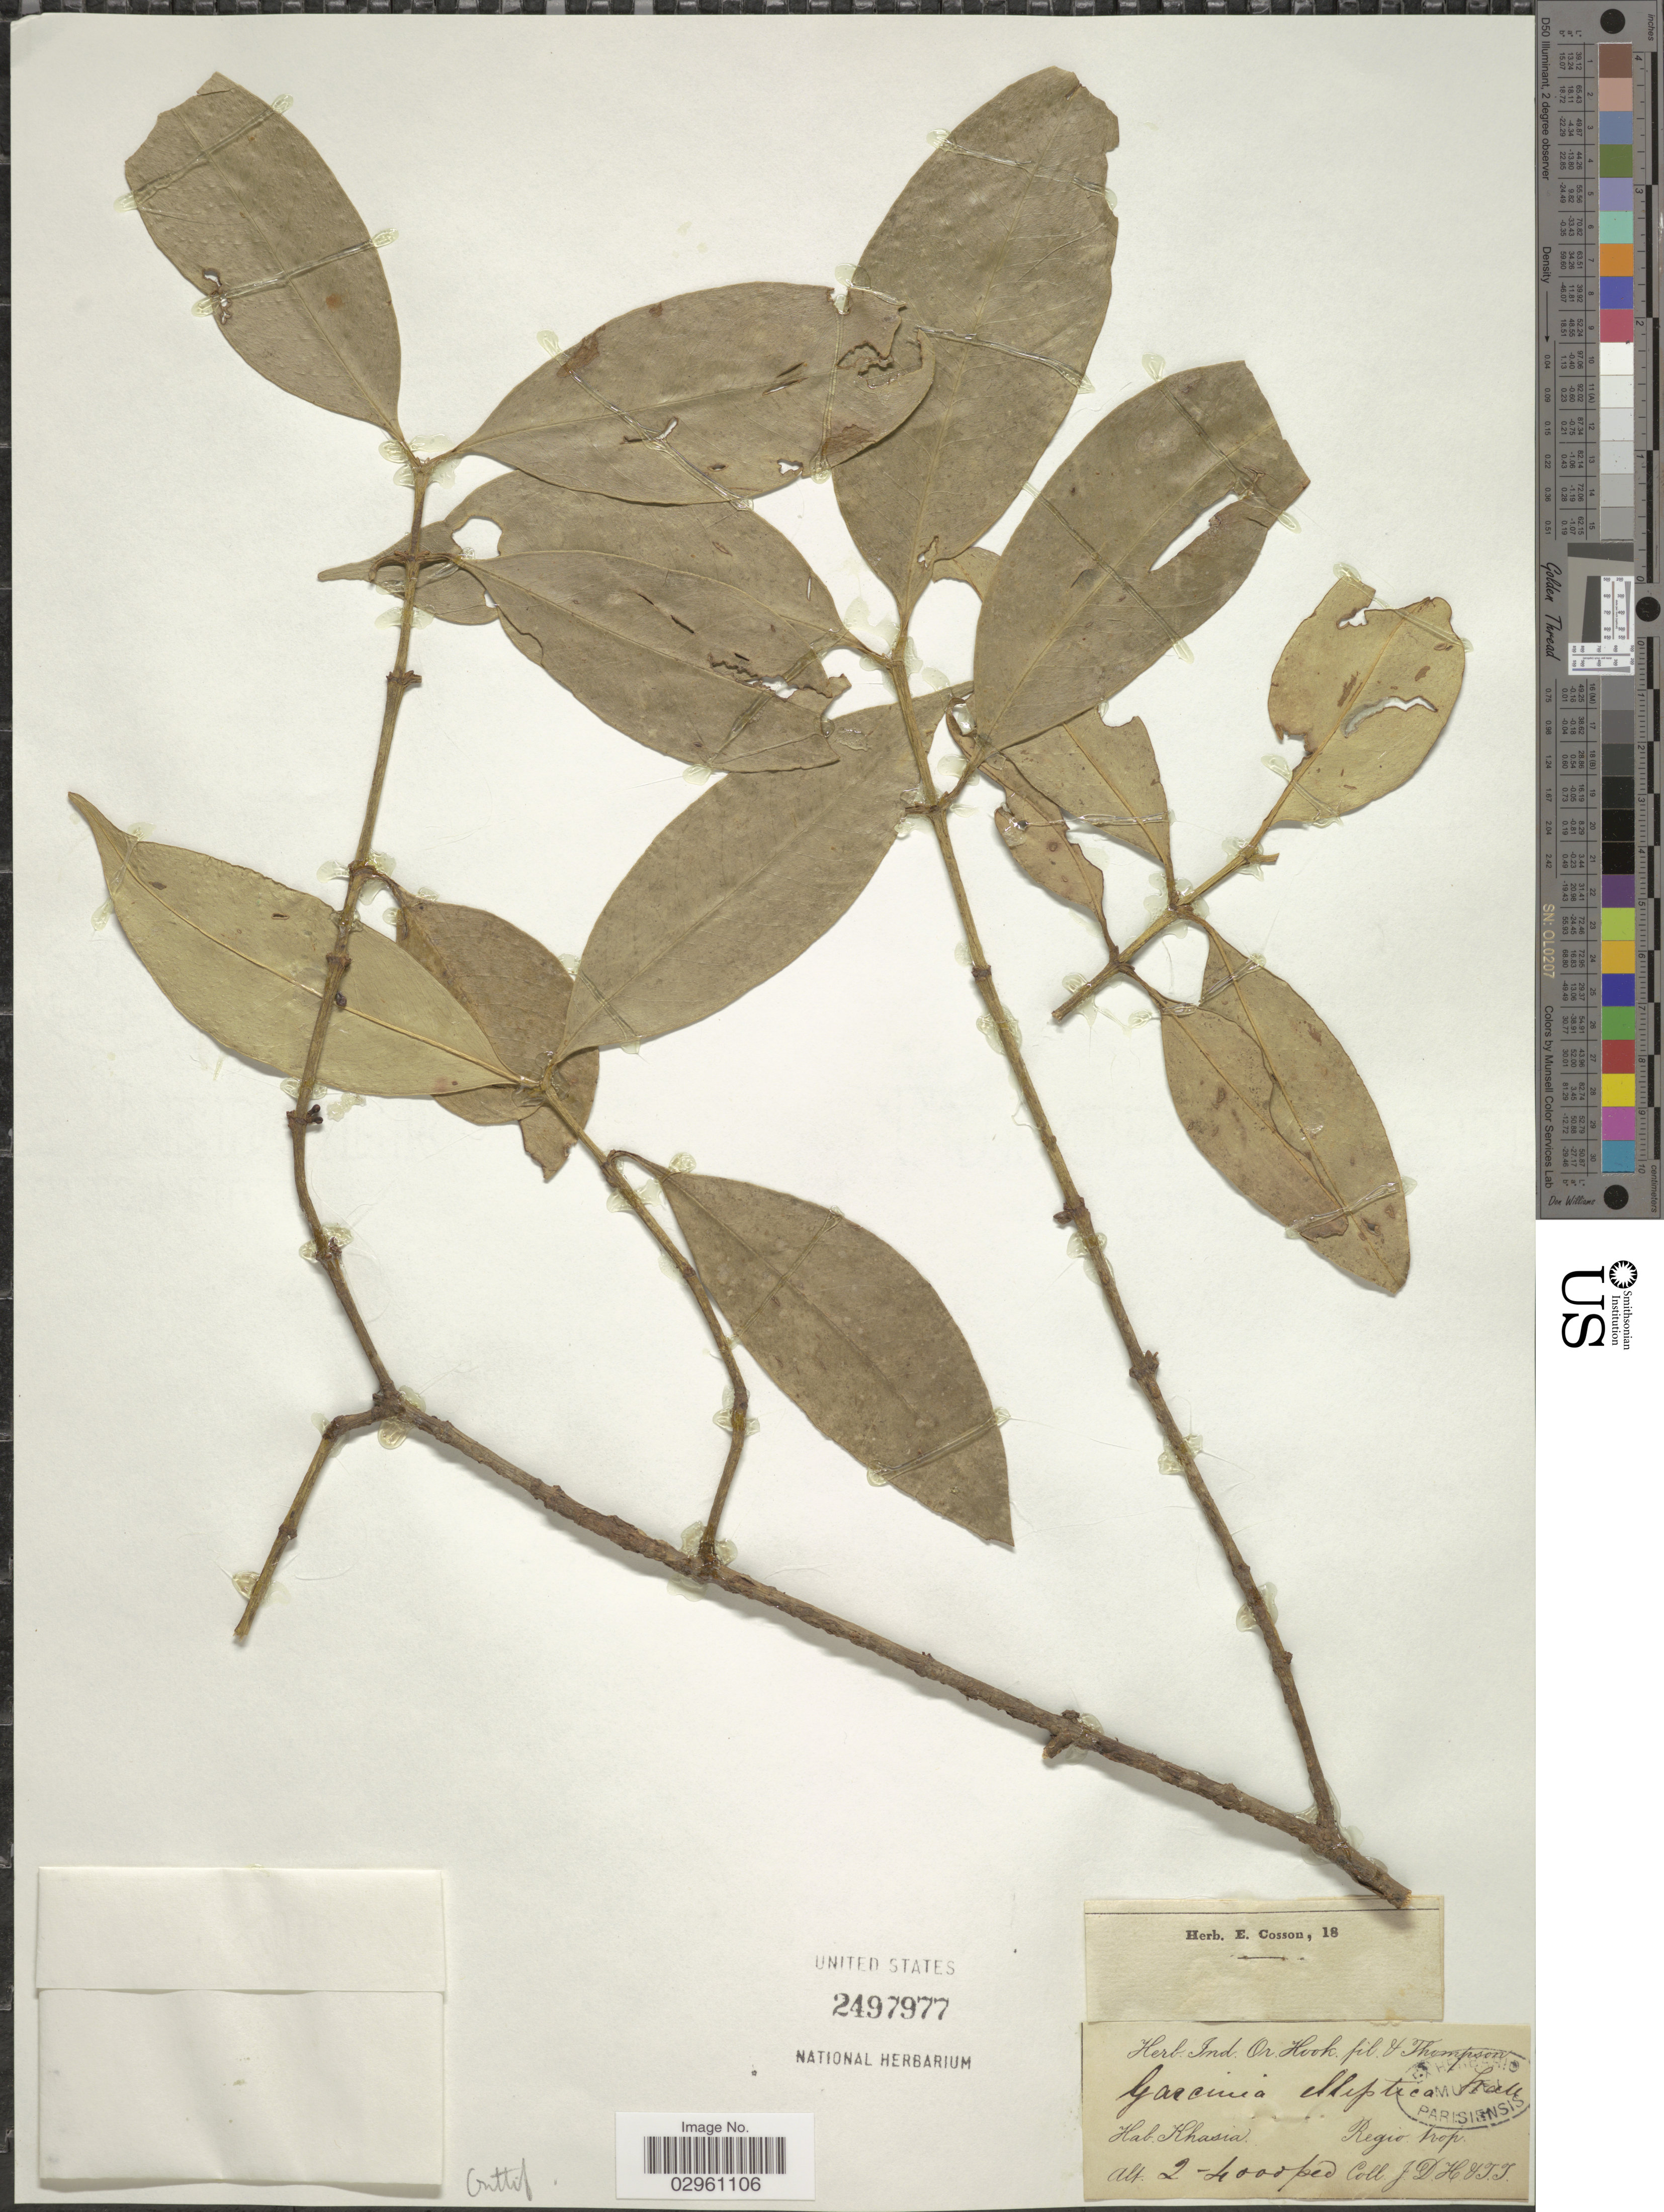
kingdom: Plantae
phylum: Tracheophyta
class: Magnoliopsida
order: Malpighiales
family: Clusiaceae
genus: Garcinia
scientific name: Garcinia elliptica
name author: Wall. ex Wight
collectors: J. D. Hooker & J. Thompson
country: India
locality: Khasia. Regio Trop.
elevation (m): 610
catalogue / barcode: US 2497977